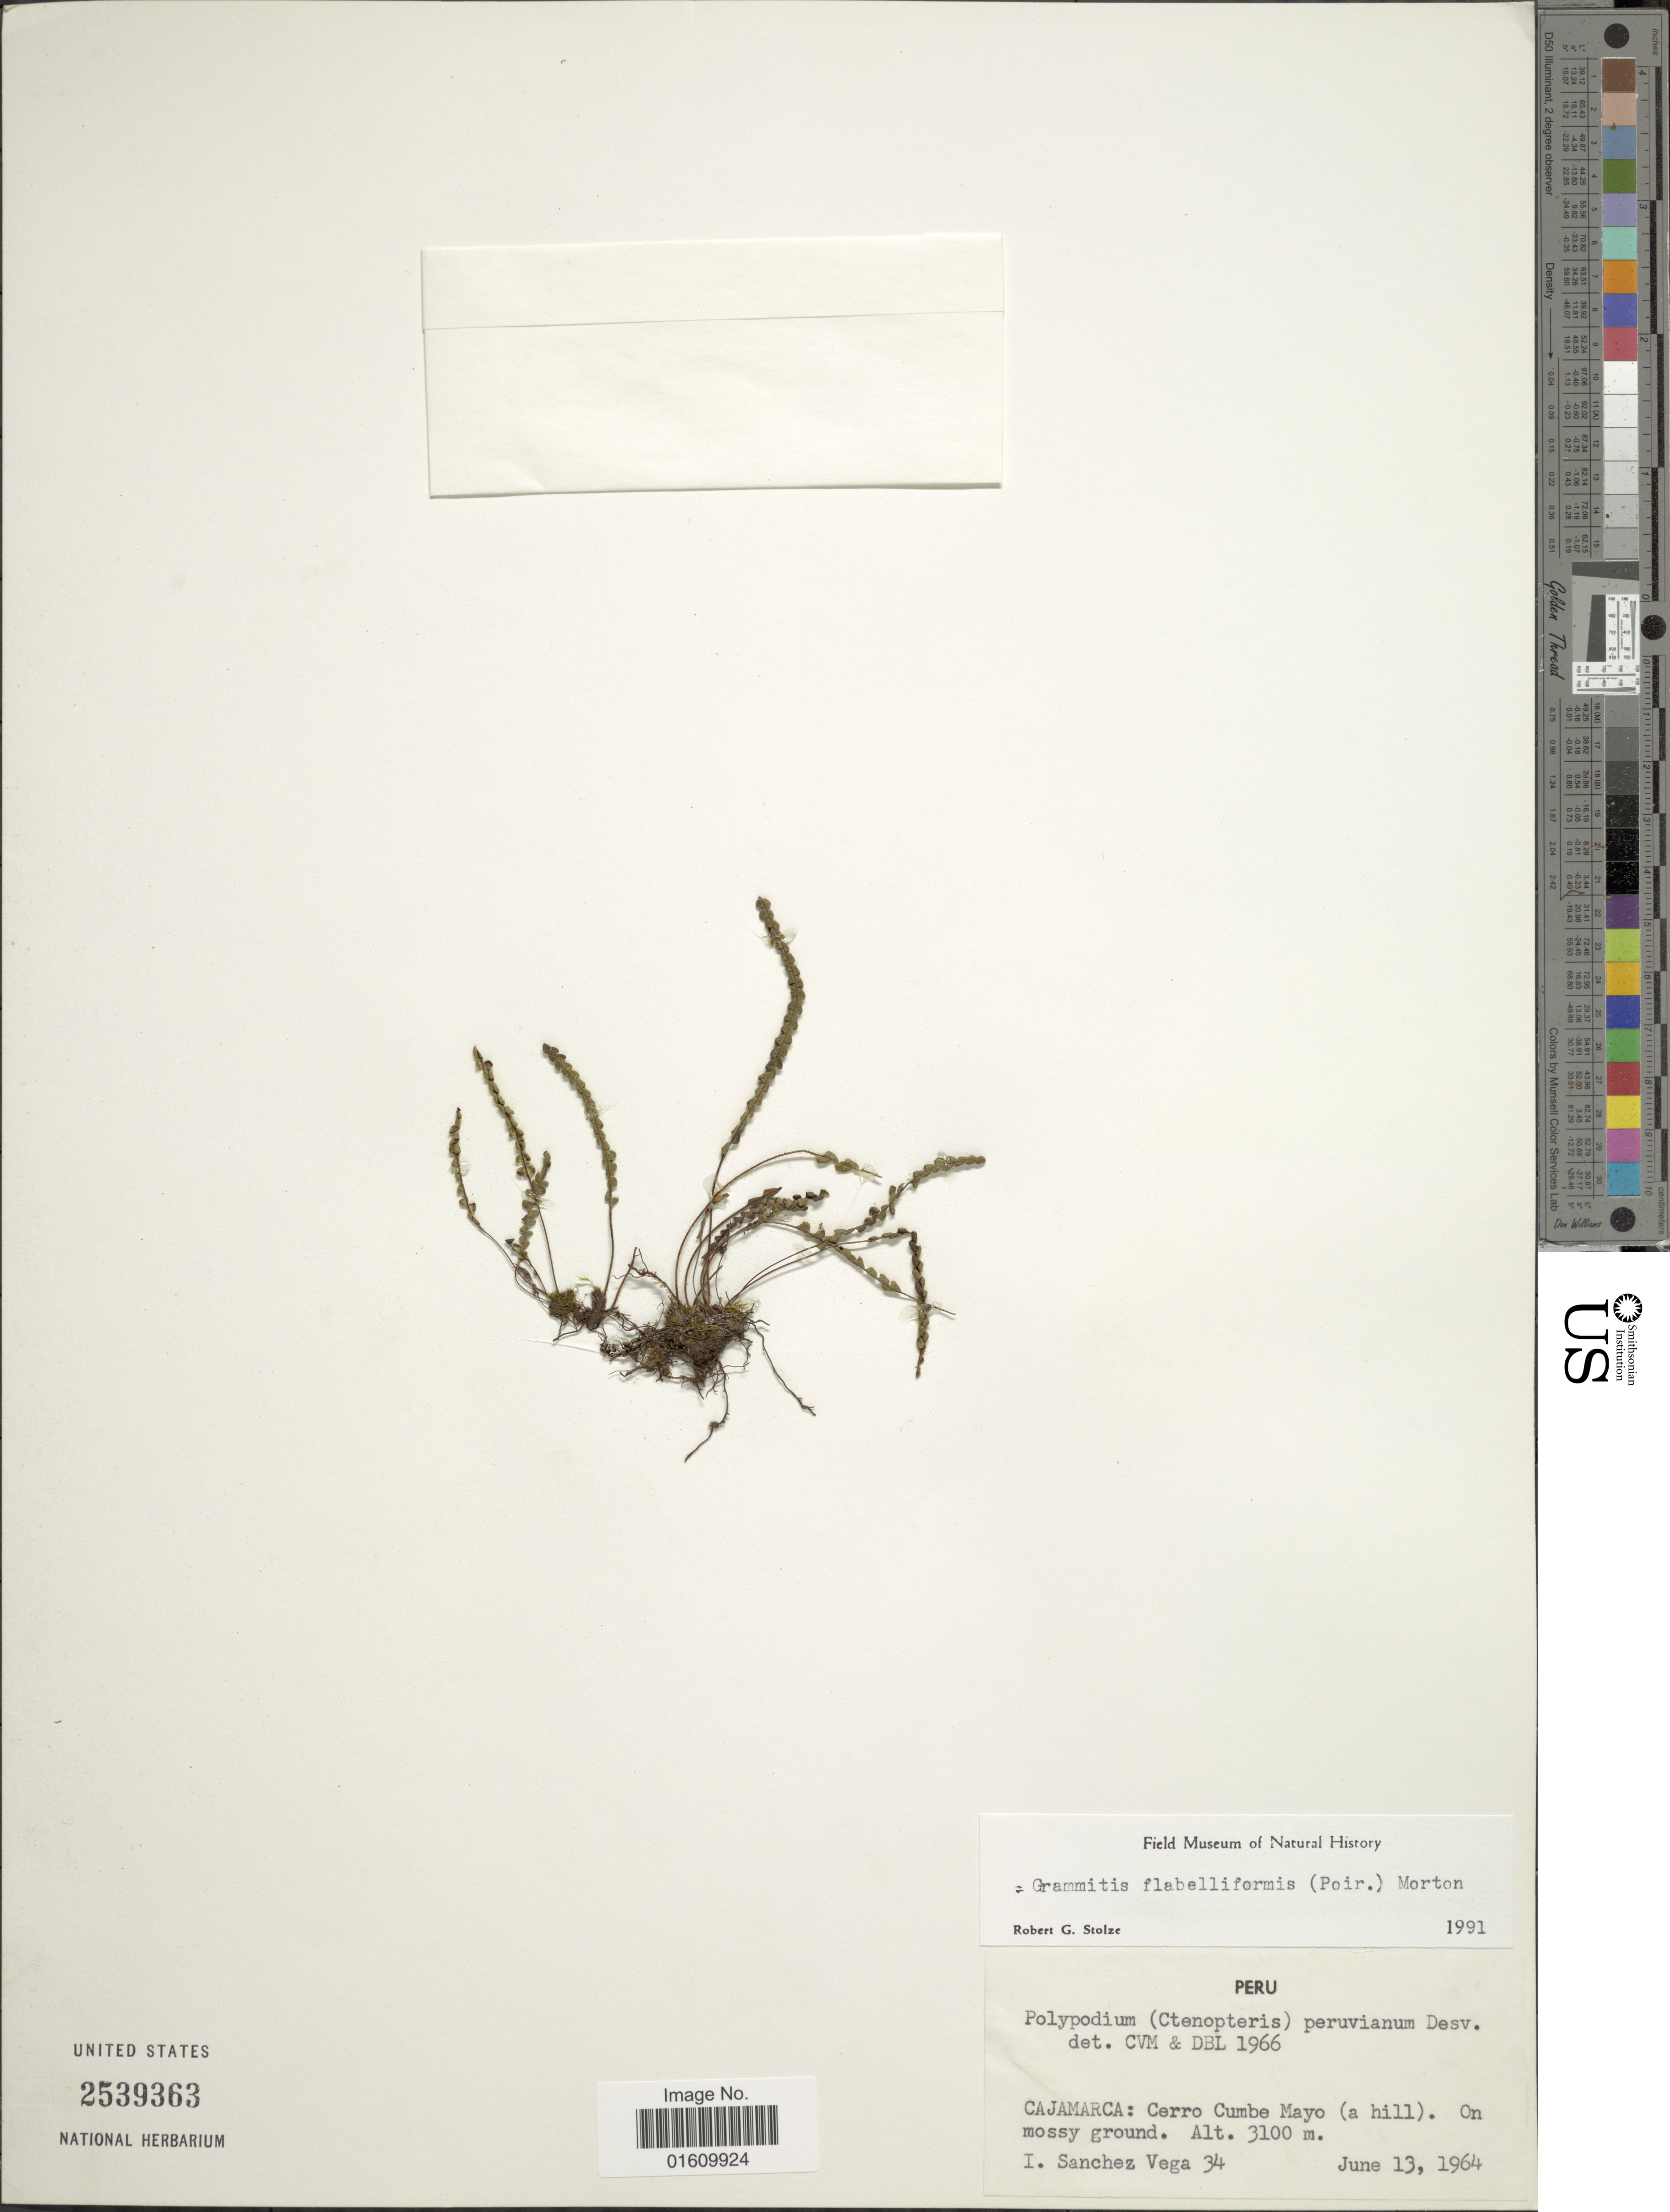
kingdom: Plantae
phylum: Tracheophyta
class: Polypodiopsida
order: Polypodiales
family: Polypodiaceae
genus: Melpomene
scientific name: Melpomene flabelliformis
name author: (Poir.) A.R. Sm. & R.C. Moran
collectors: I. Sánchez Vega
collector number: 34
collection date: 1964-06-13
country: Peru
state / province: Cajamarca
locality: Cerro Cumbe Mayo ( A Hill )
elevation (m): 3100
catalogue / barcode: US 2539363